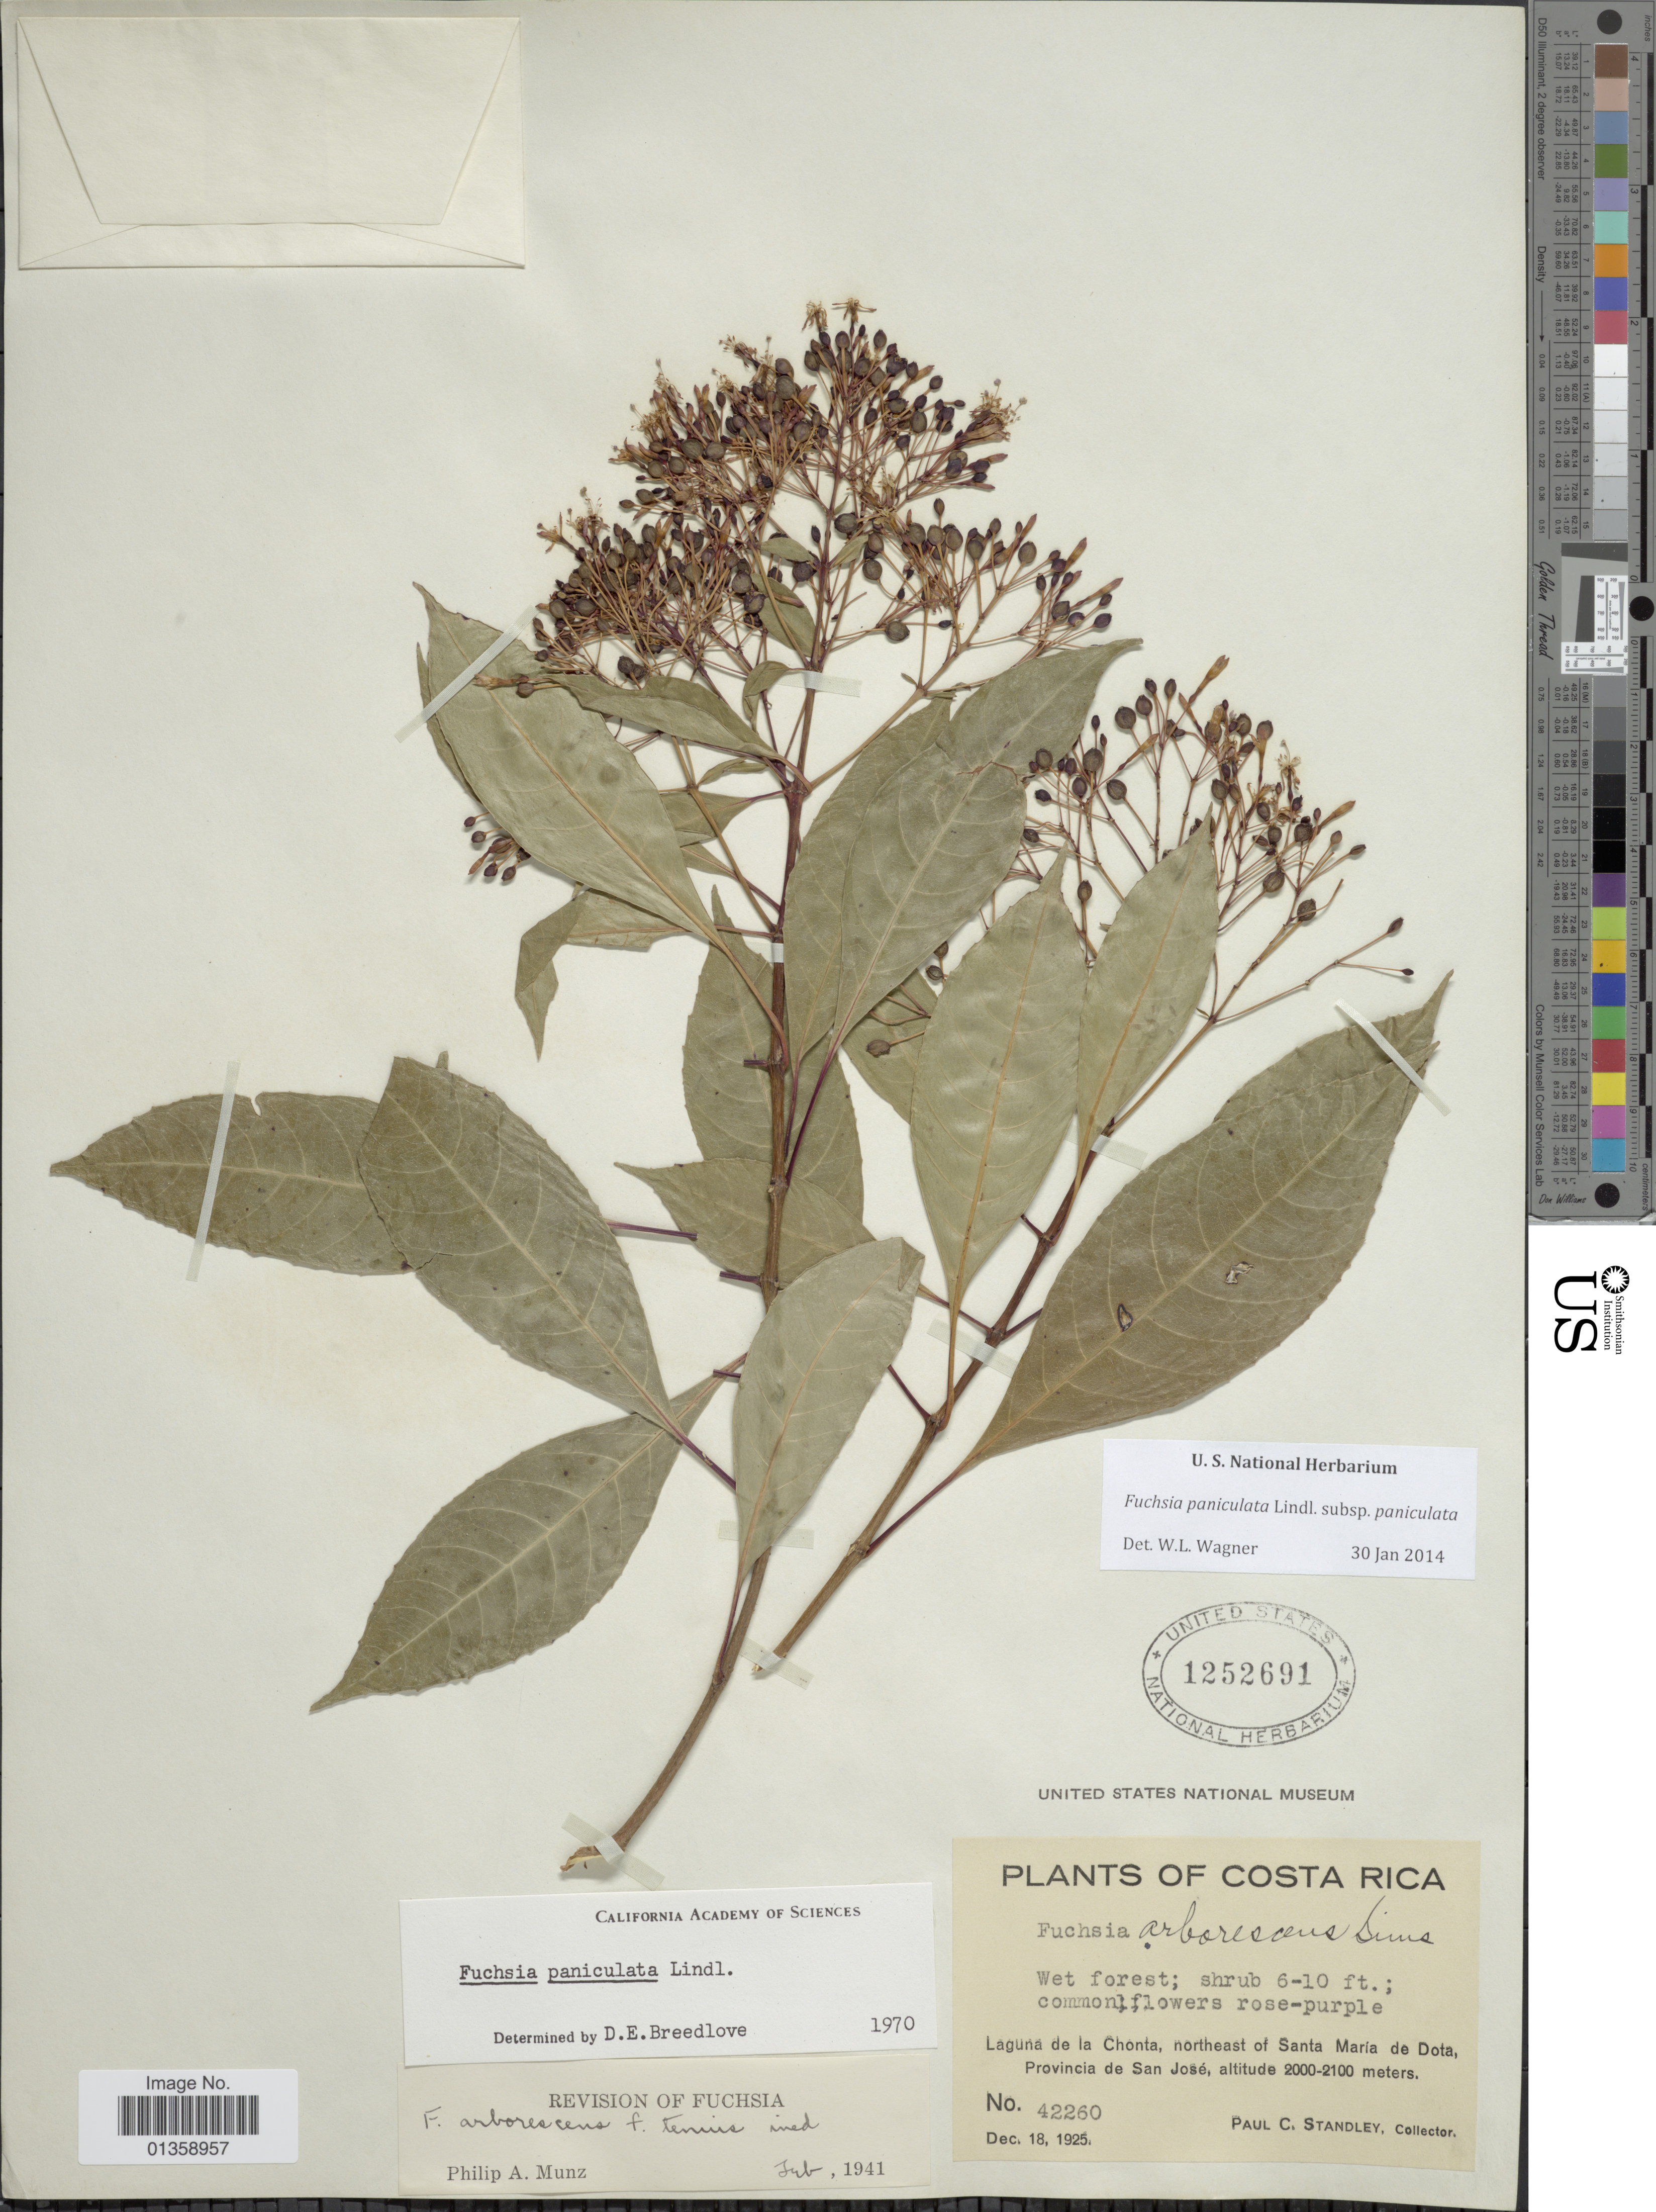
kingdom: Plantae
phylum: Tracheophyta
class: Magnoliopsida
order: Myrtales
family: Onagraceae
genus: Fuchsia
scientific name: Fuchsia paniculata subsp. paniculata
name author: Lindl.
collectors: P. C. Standley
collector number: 42260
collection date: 1925-12-18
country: Costa Rica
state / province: San José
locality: Laguna de la Chonta, northeast of Santa Maria de Dota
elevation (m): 2000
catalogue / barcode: US 1252691